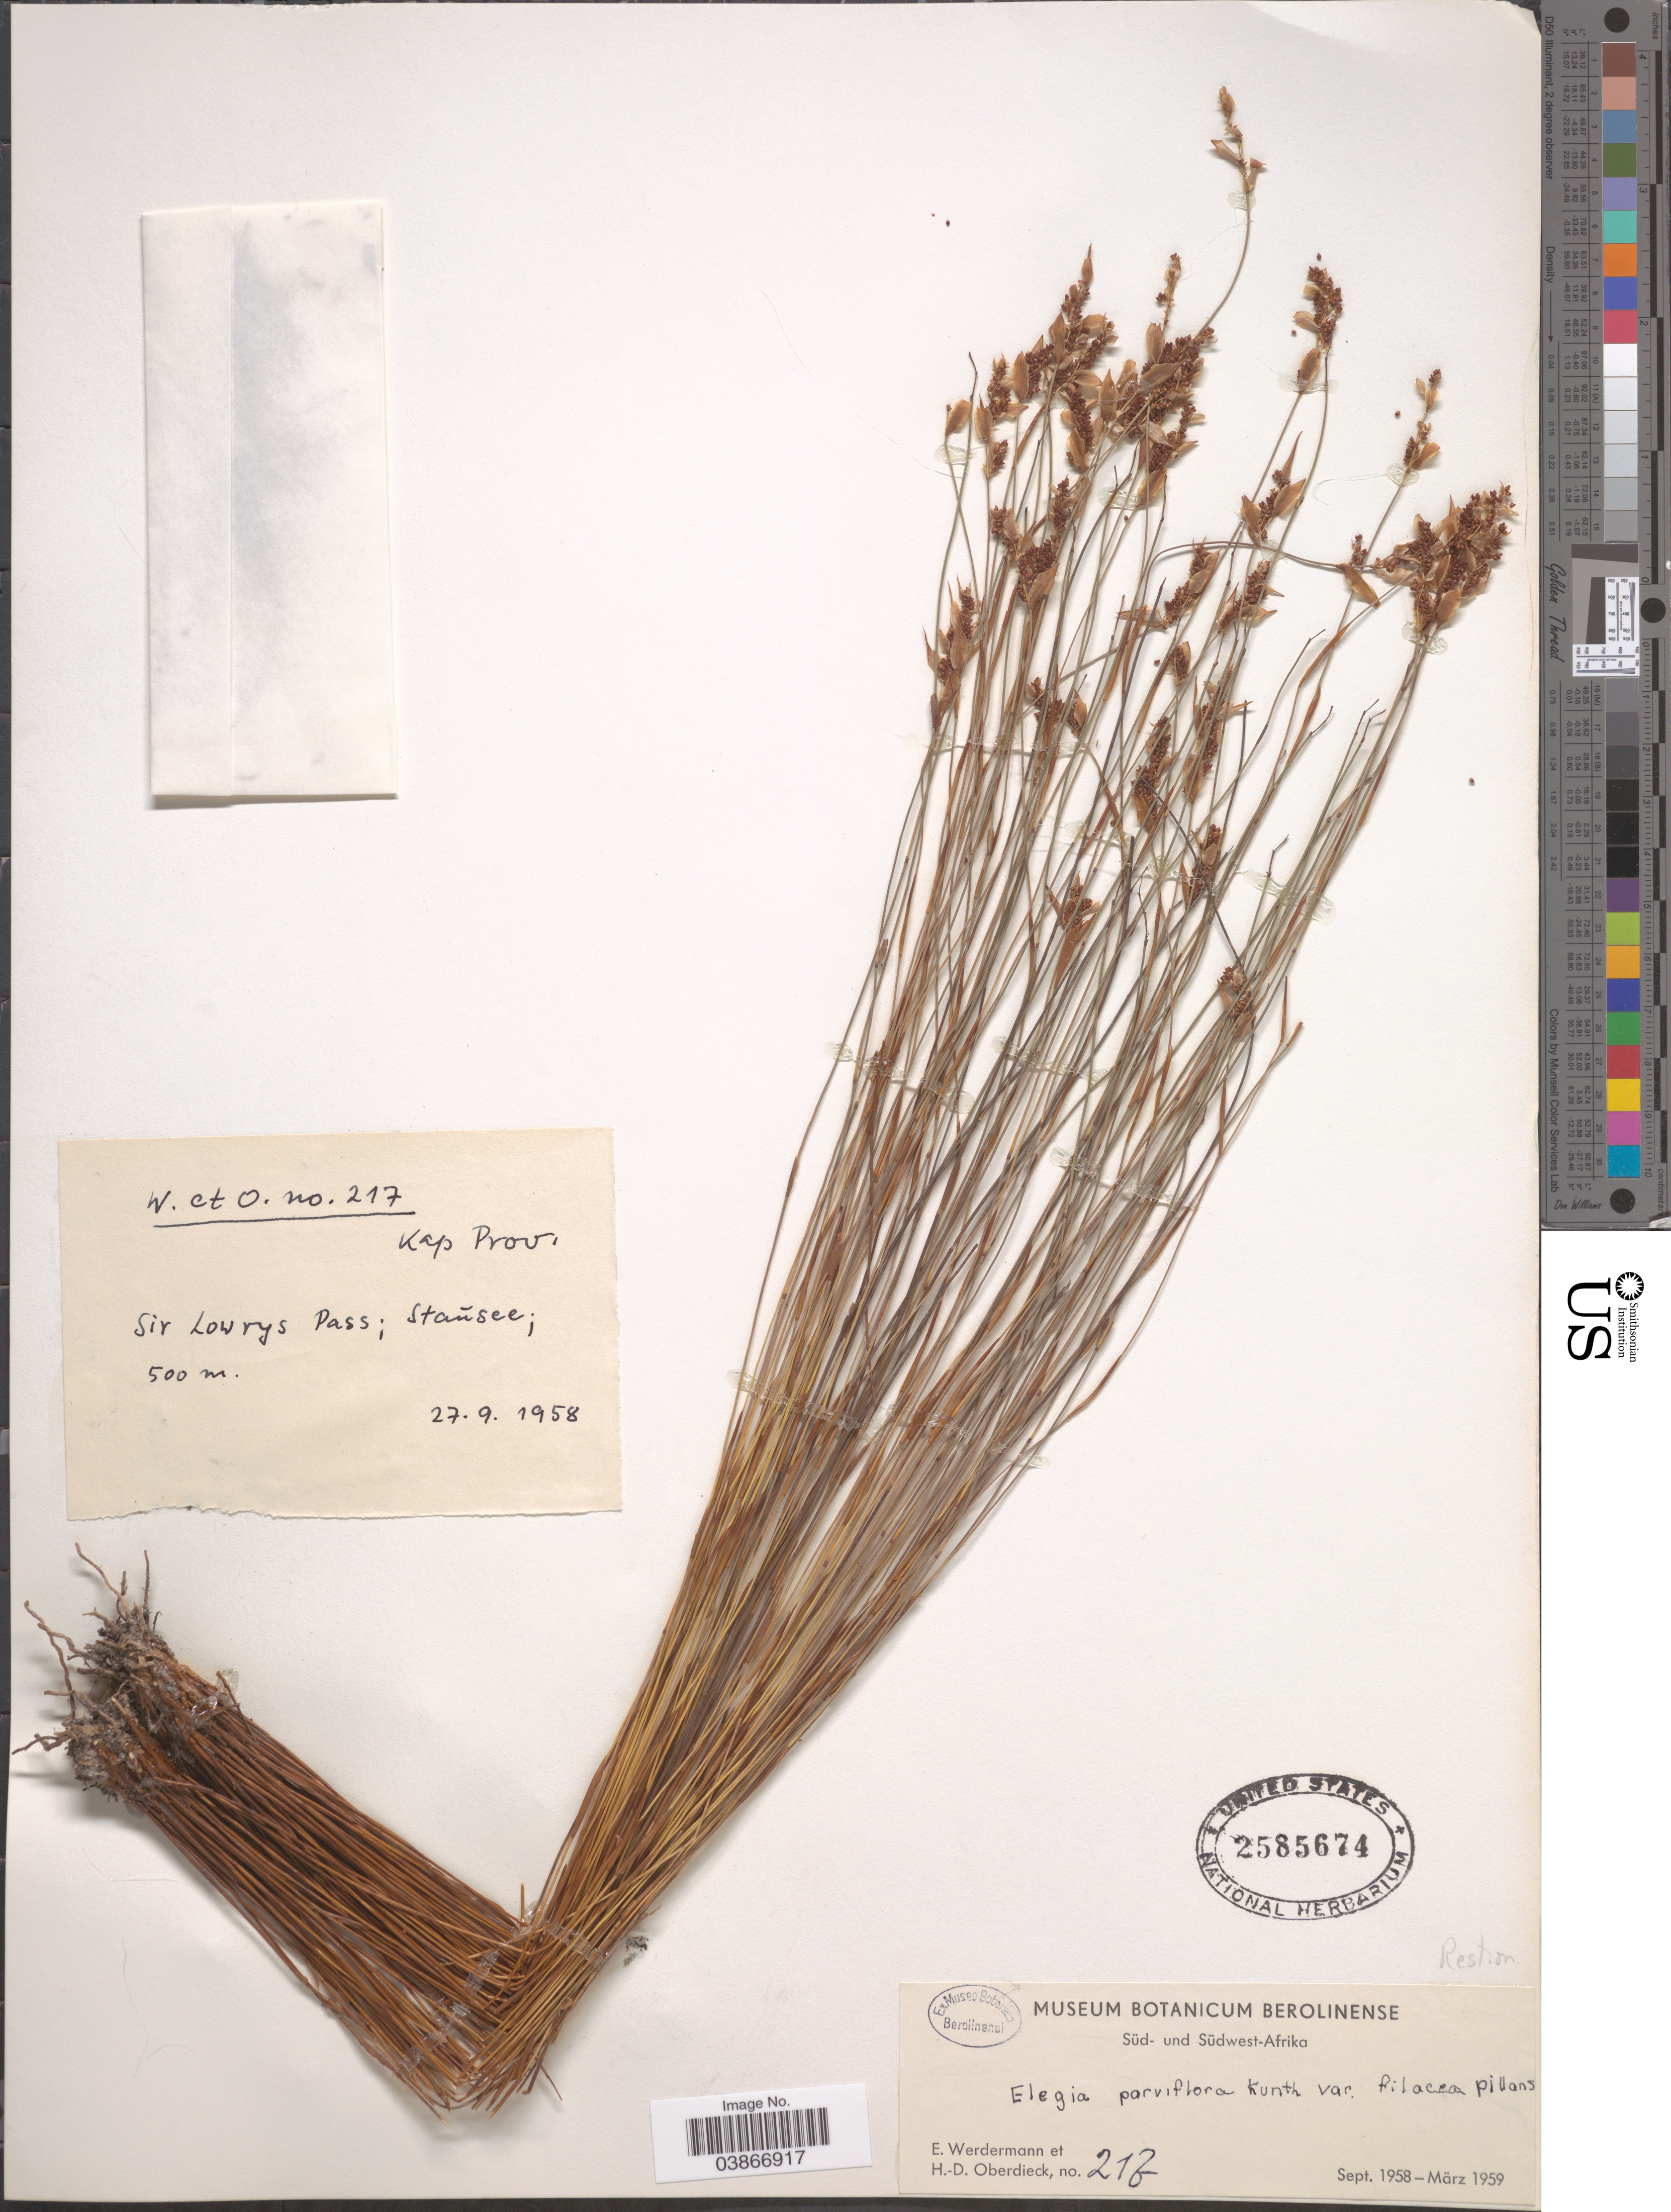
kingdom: Plantae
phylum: Tracheophyta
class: Liliopsida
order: Poales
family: Restionaceae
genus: Elegia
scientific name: Elegia parviflora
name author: (Thunb.) Kunth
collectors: E. Werdermann & H. Oberdieck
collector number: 217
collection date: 1958-09-27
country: South Africa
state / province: Western Cape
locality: Kap Prov. Sir Lowrys Pass; Staňsee. Süd- und Südwest-Afrika.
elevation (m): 500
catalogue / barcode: US 2585674